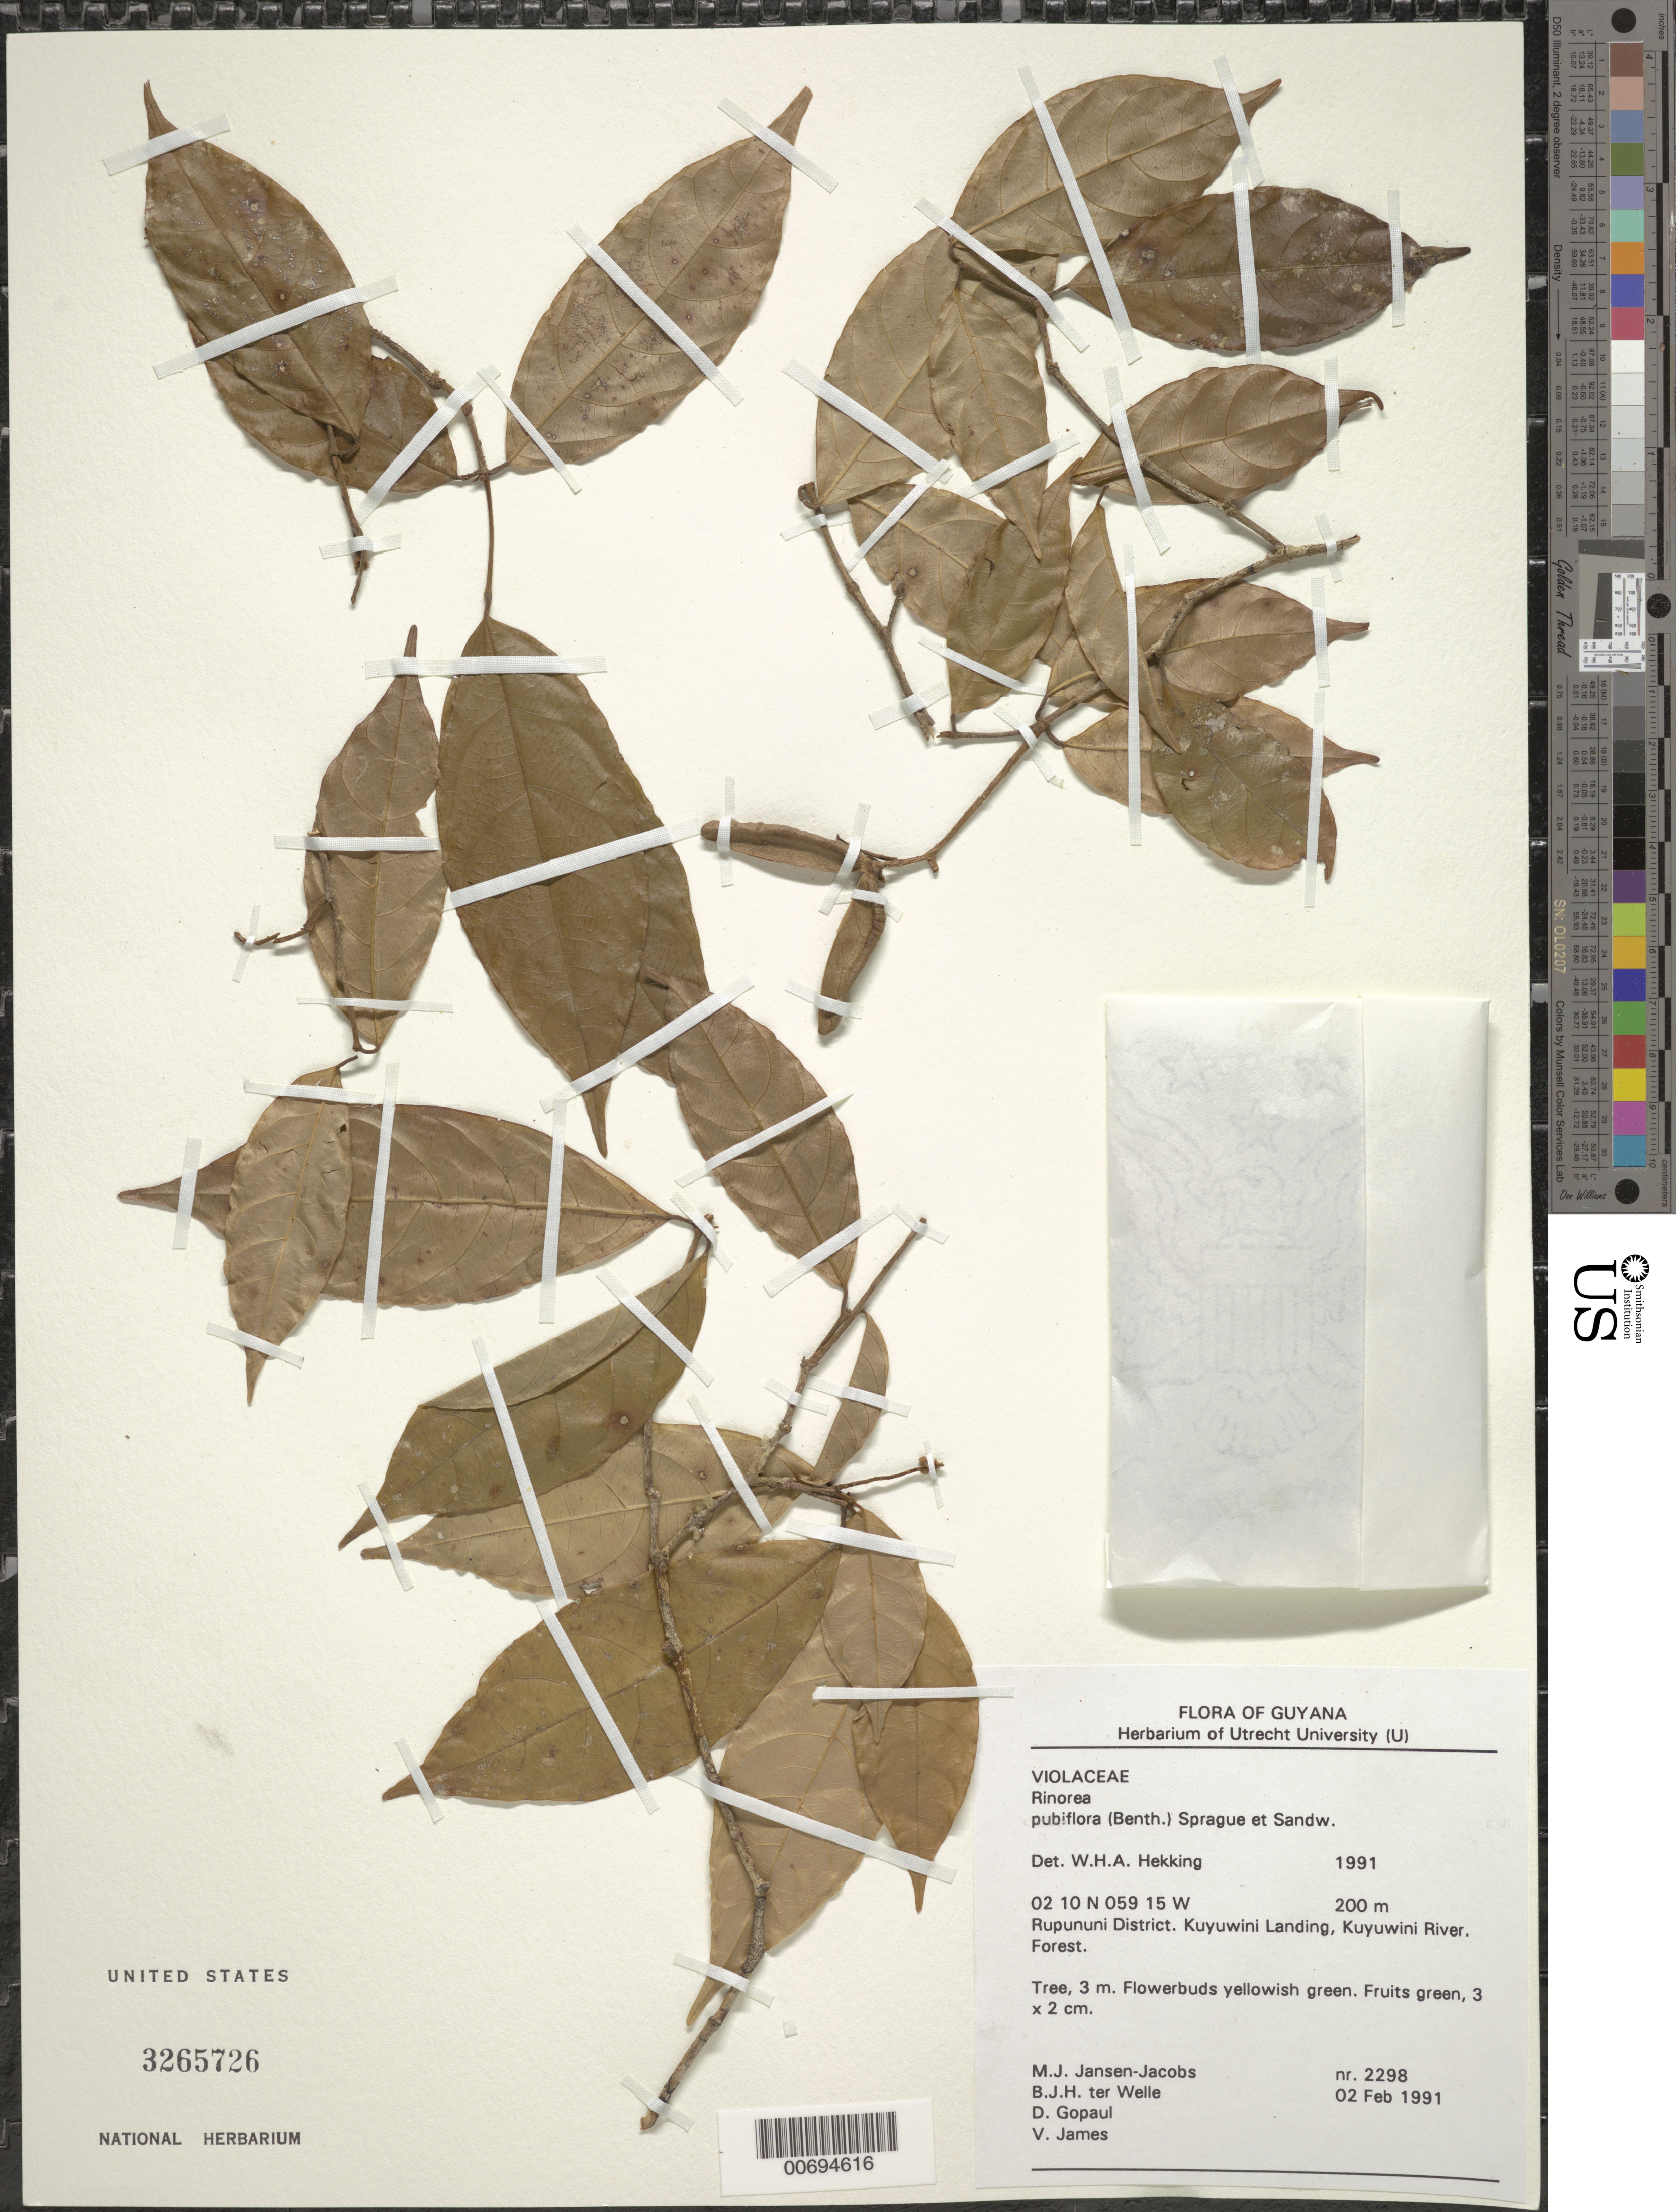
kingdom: Plantae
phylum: Tracheophyta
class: Magnoliopsida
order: Malpighiales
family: Violaceae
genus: Rinorea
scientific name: Rinorea pubiflora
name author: (Benth.) Sprague & Sandwith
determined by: Hekking, W. H. A.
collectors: M. J. Jansen-Jacobs, B. Welle, D. Gopaul & V. James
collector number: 2298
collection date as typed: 2-Feb-91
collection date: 1991-02-02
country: Guyana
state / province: U. Takutu-U. Essequibo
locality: Kuyuwini Landing, Kuyuwini River, Rupununi District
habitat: Forest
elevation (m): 200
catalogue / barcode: US 3265726